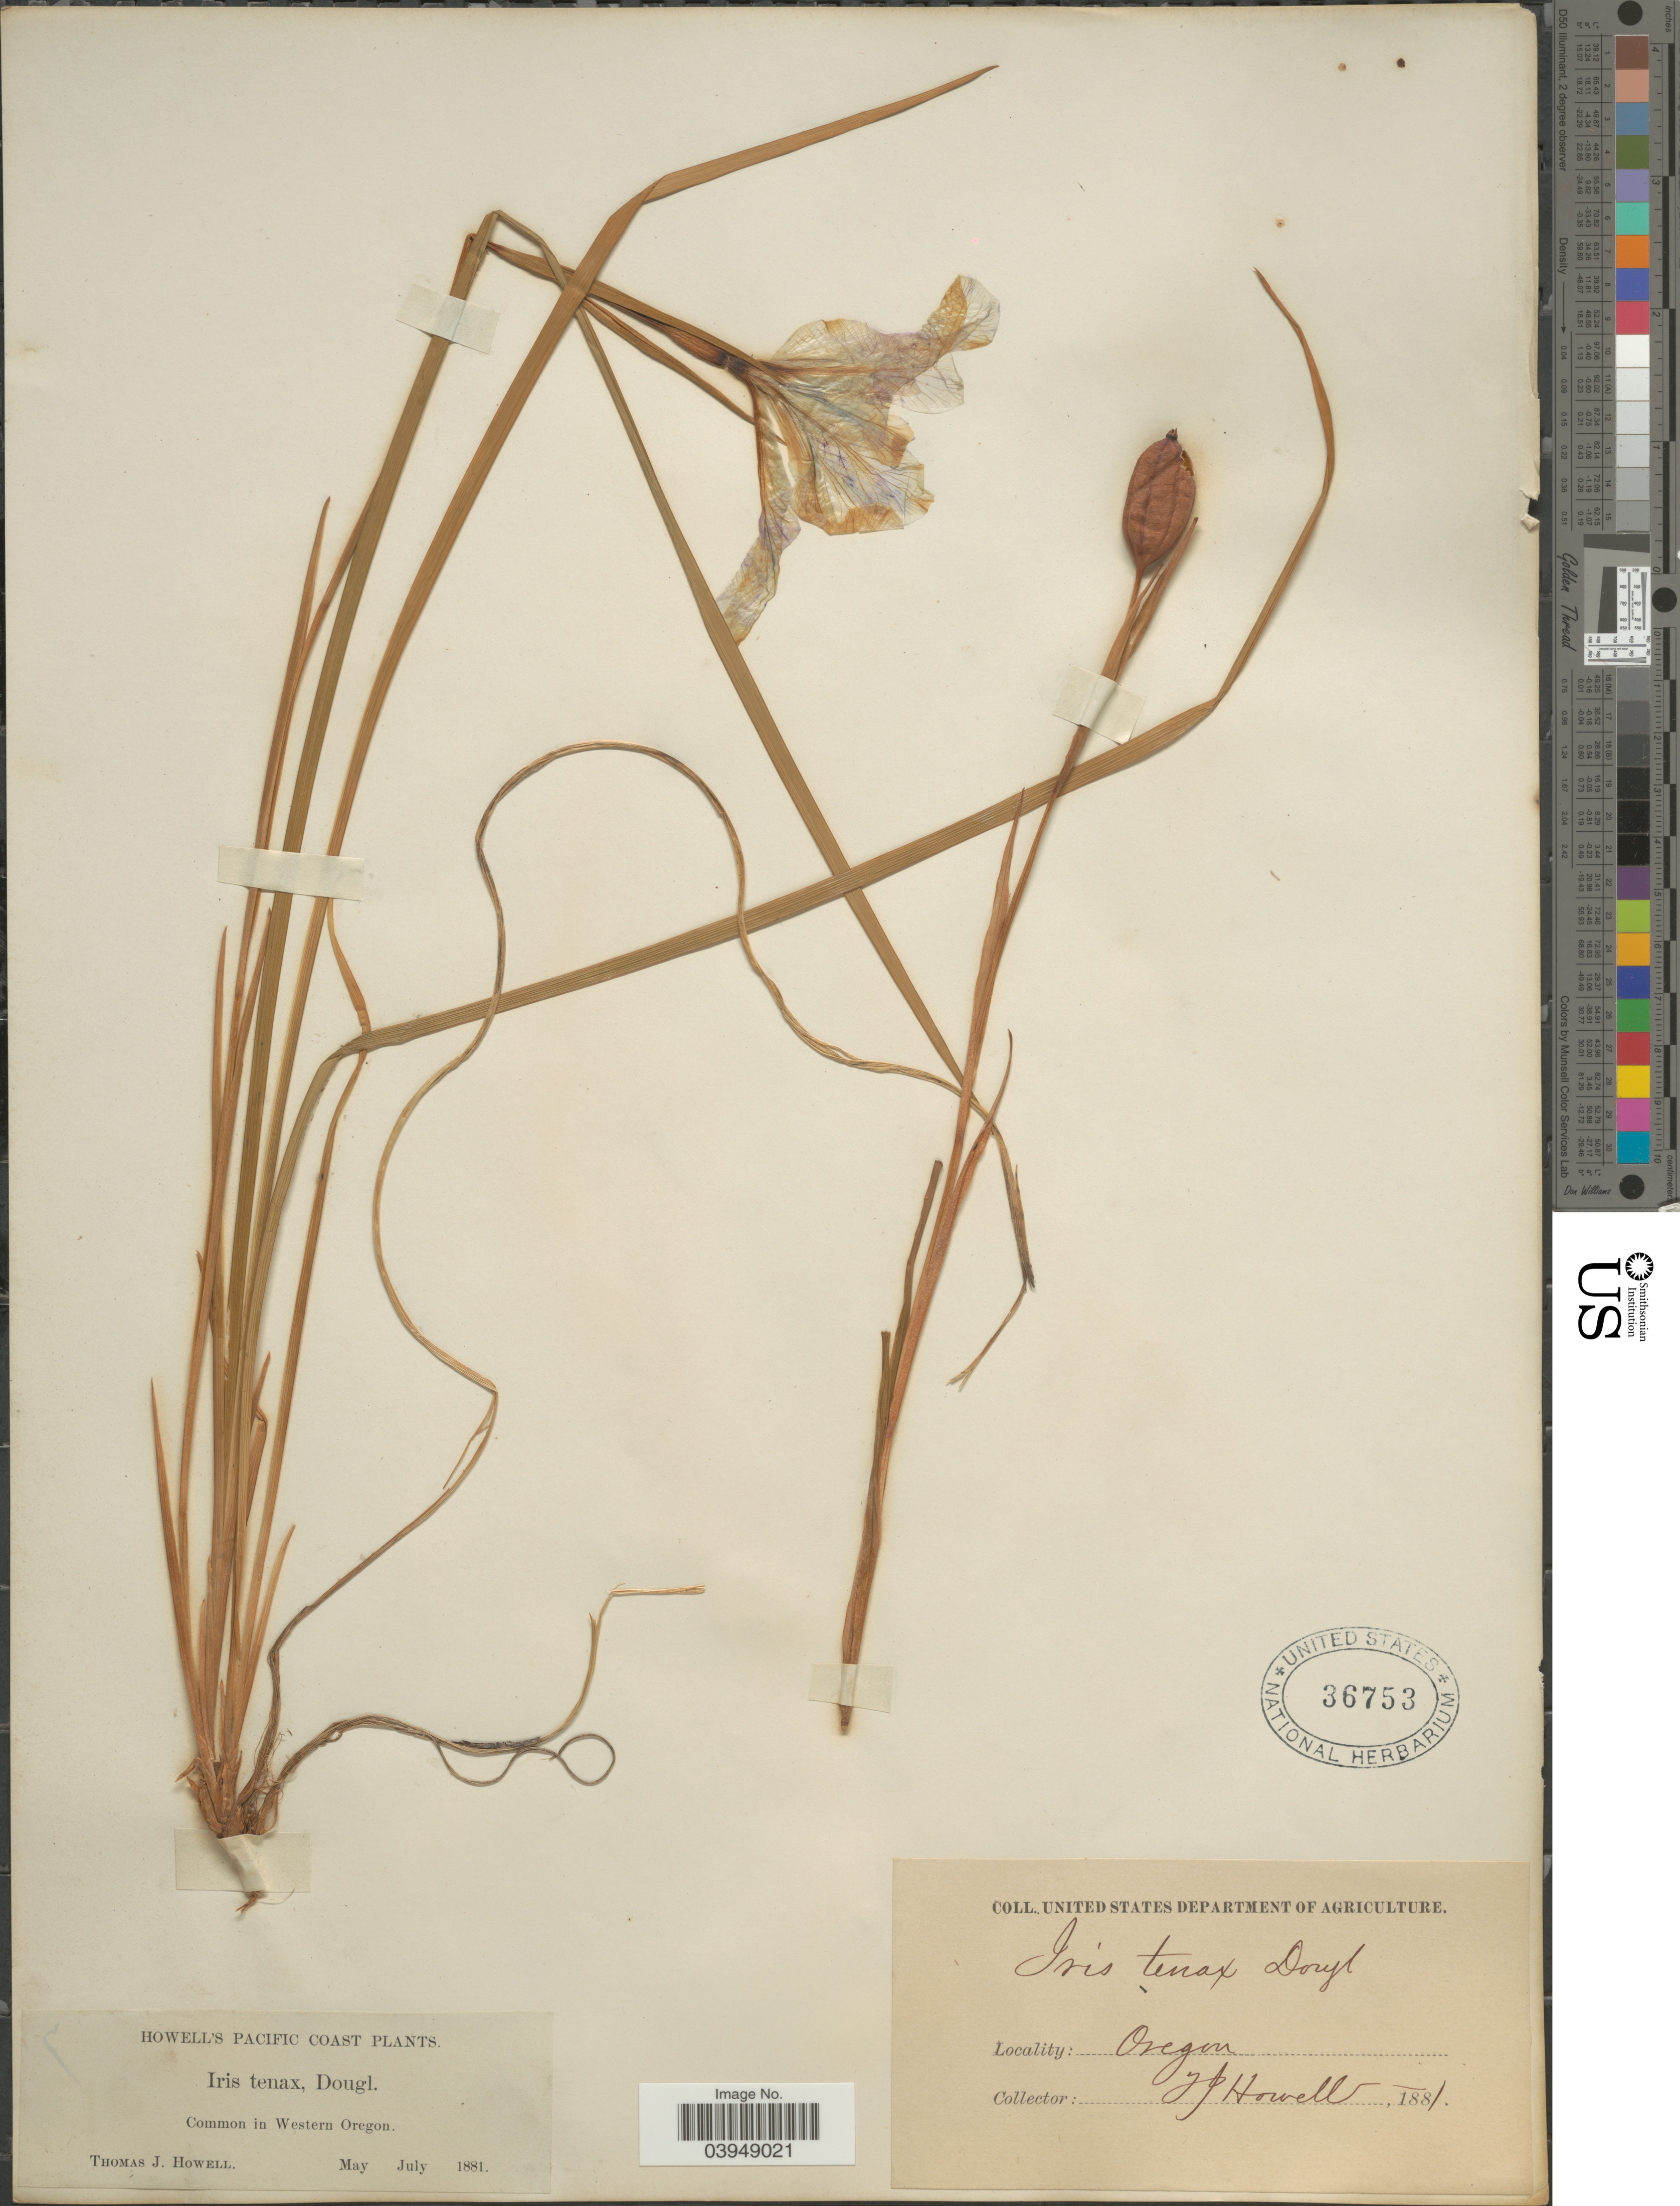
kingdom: Plantae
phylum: Tracheophyta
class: Liliopsida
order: Asparagales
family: Iridaceae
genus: Iris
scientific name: Iris tenax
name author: Douglas ex Lindl.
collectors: T. J. Howell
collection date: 1881-05/1881-07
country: United States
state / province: Oregon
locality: Pacific Coast. In Western Oregon.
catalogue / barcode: US 36753